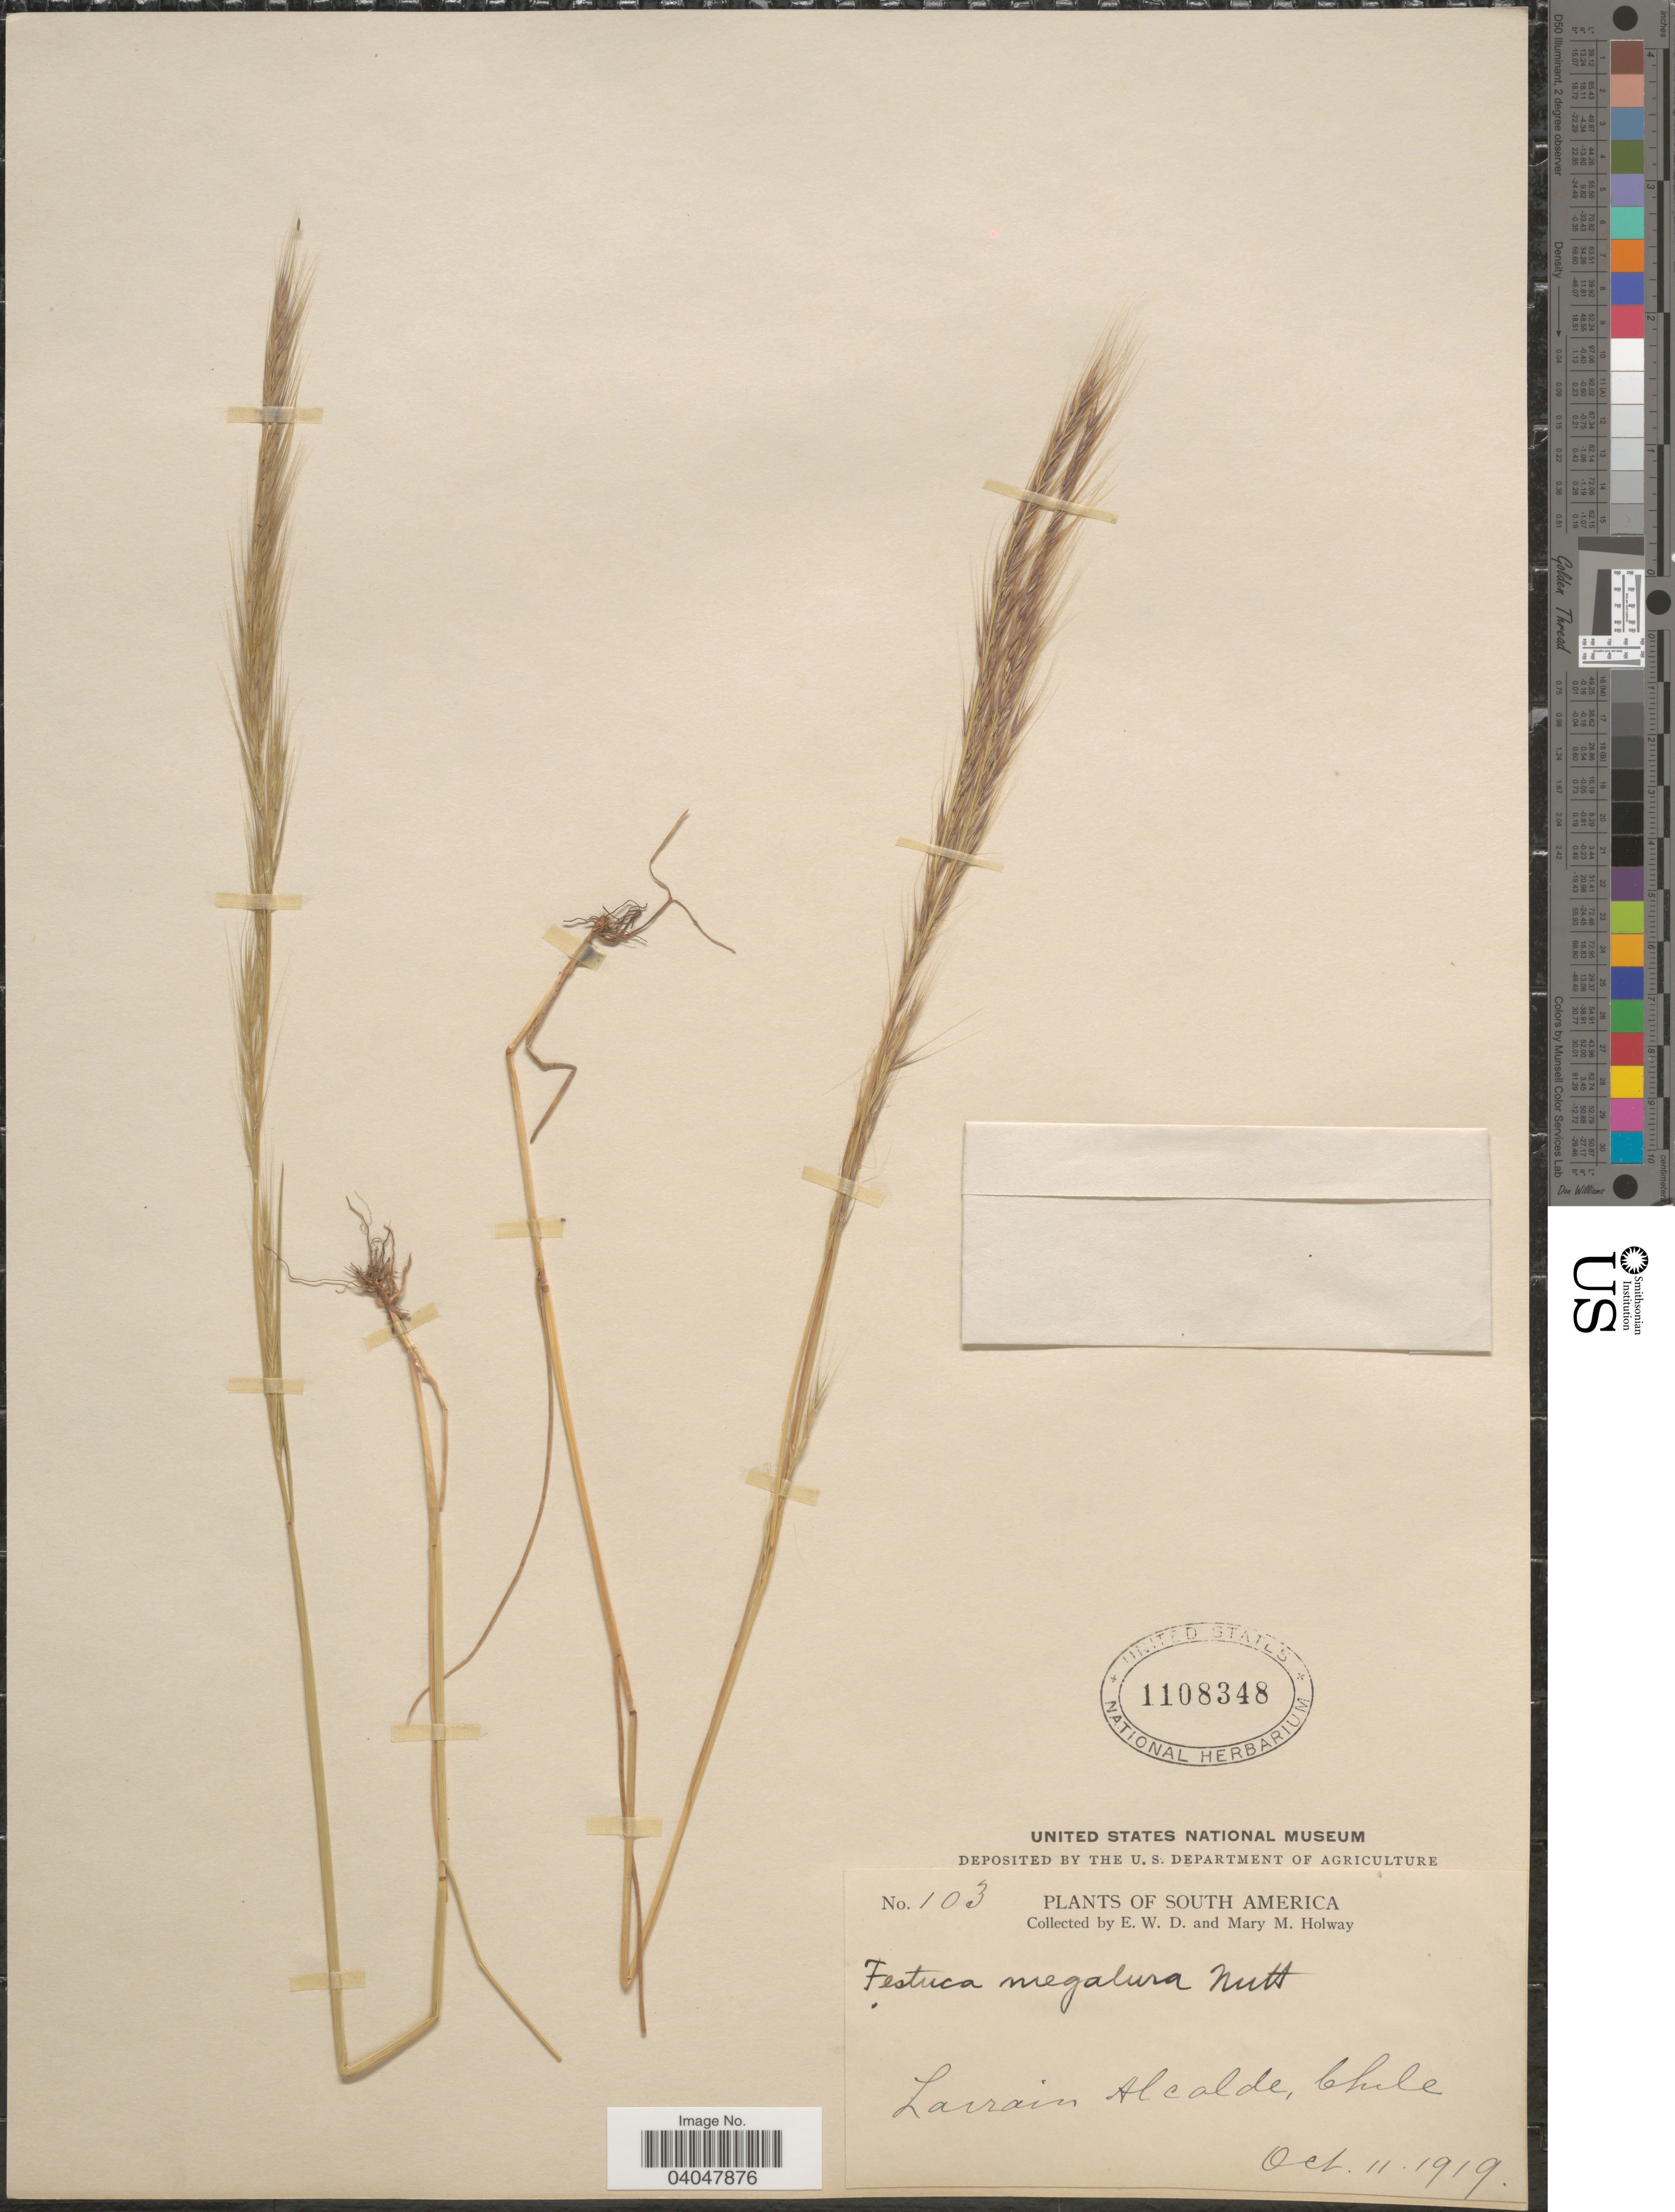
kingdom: Plantae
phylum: Tracheophyta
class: Liliopsida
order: Poales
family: Poaceae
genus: Festuca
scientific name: Festuca megalura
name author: Nutt.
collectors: E. W. D. Holway & M. M. Holway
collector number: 103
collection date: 1919-10-11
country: Chile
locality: Larrrain Alcalde.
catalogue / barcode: US 1108348